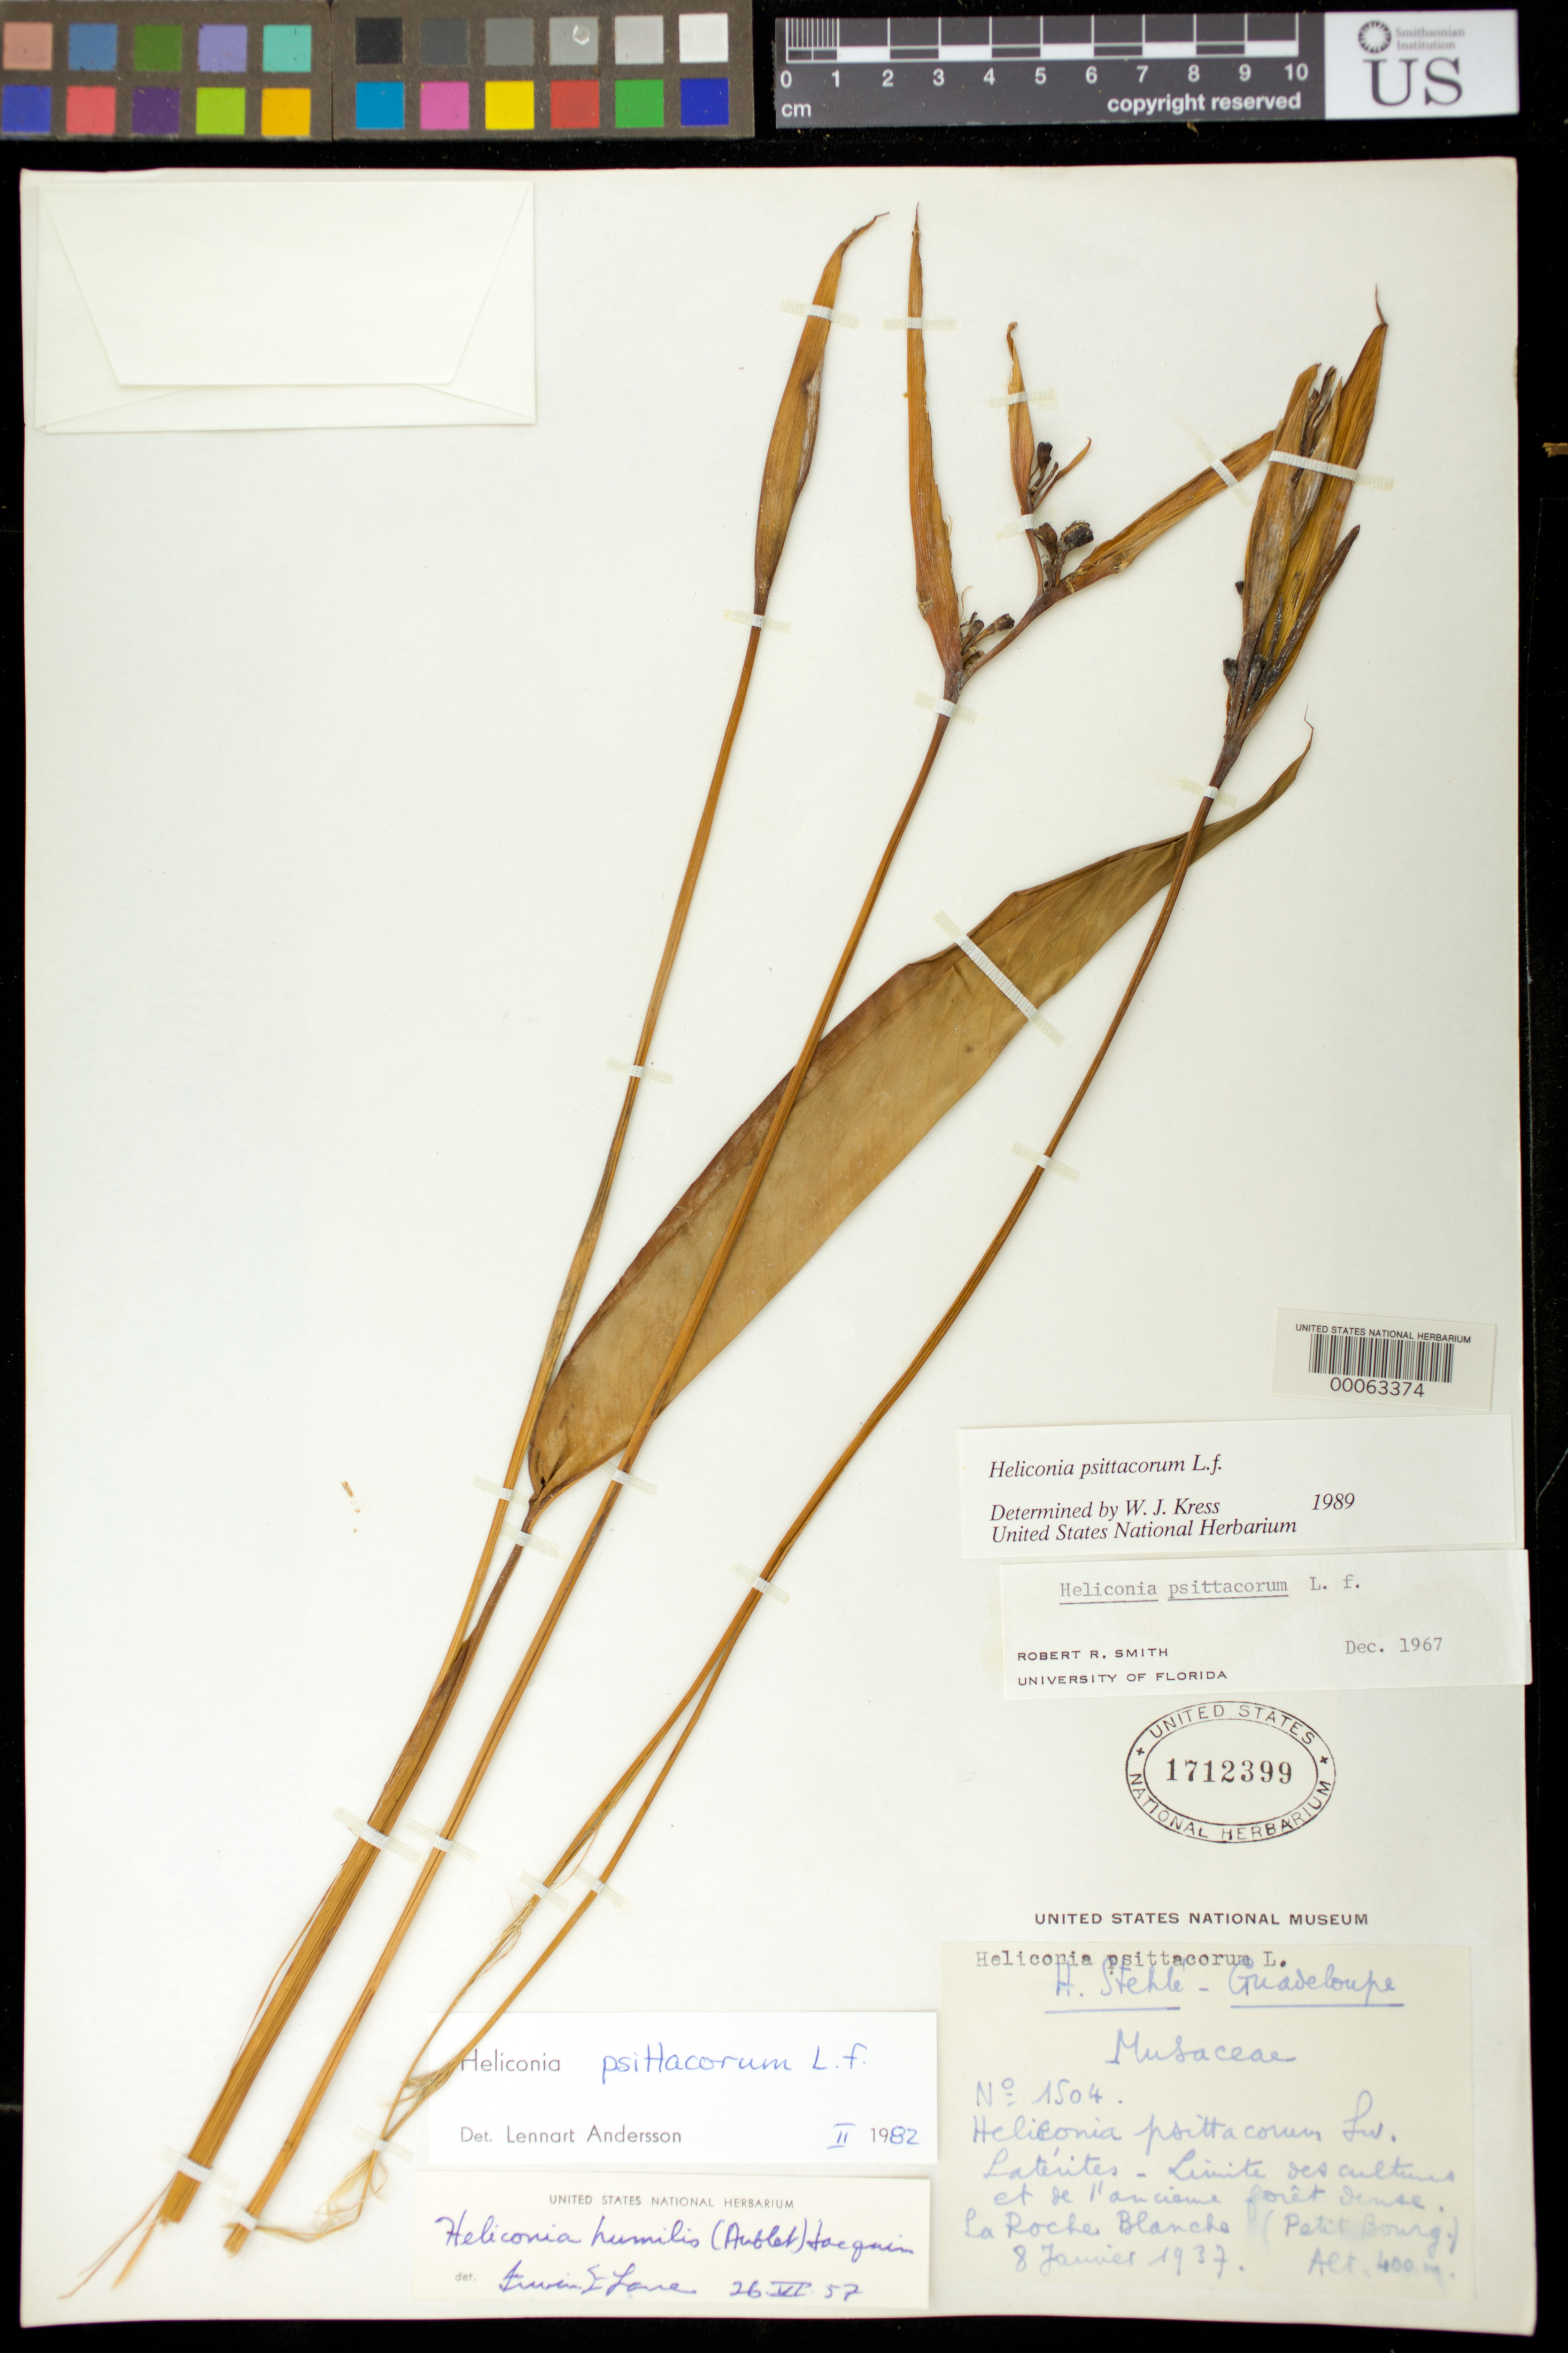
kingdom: Plantae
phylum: Tracheophyta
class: Liliopsida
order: Zingiberales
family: Heliconiaceae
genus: Heliconia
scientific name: Heliconia psittacorum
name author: L. f.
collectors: H. Stehlé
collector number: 1504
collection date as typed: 08 Jan 1937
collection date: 1937-01-08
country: Guadeloupe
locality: La roche blanche (petit bourg)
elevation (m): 400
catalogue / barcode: US 1712399